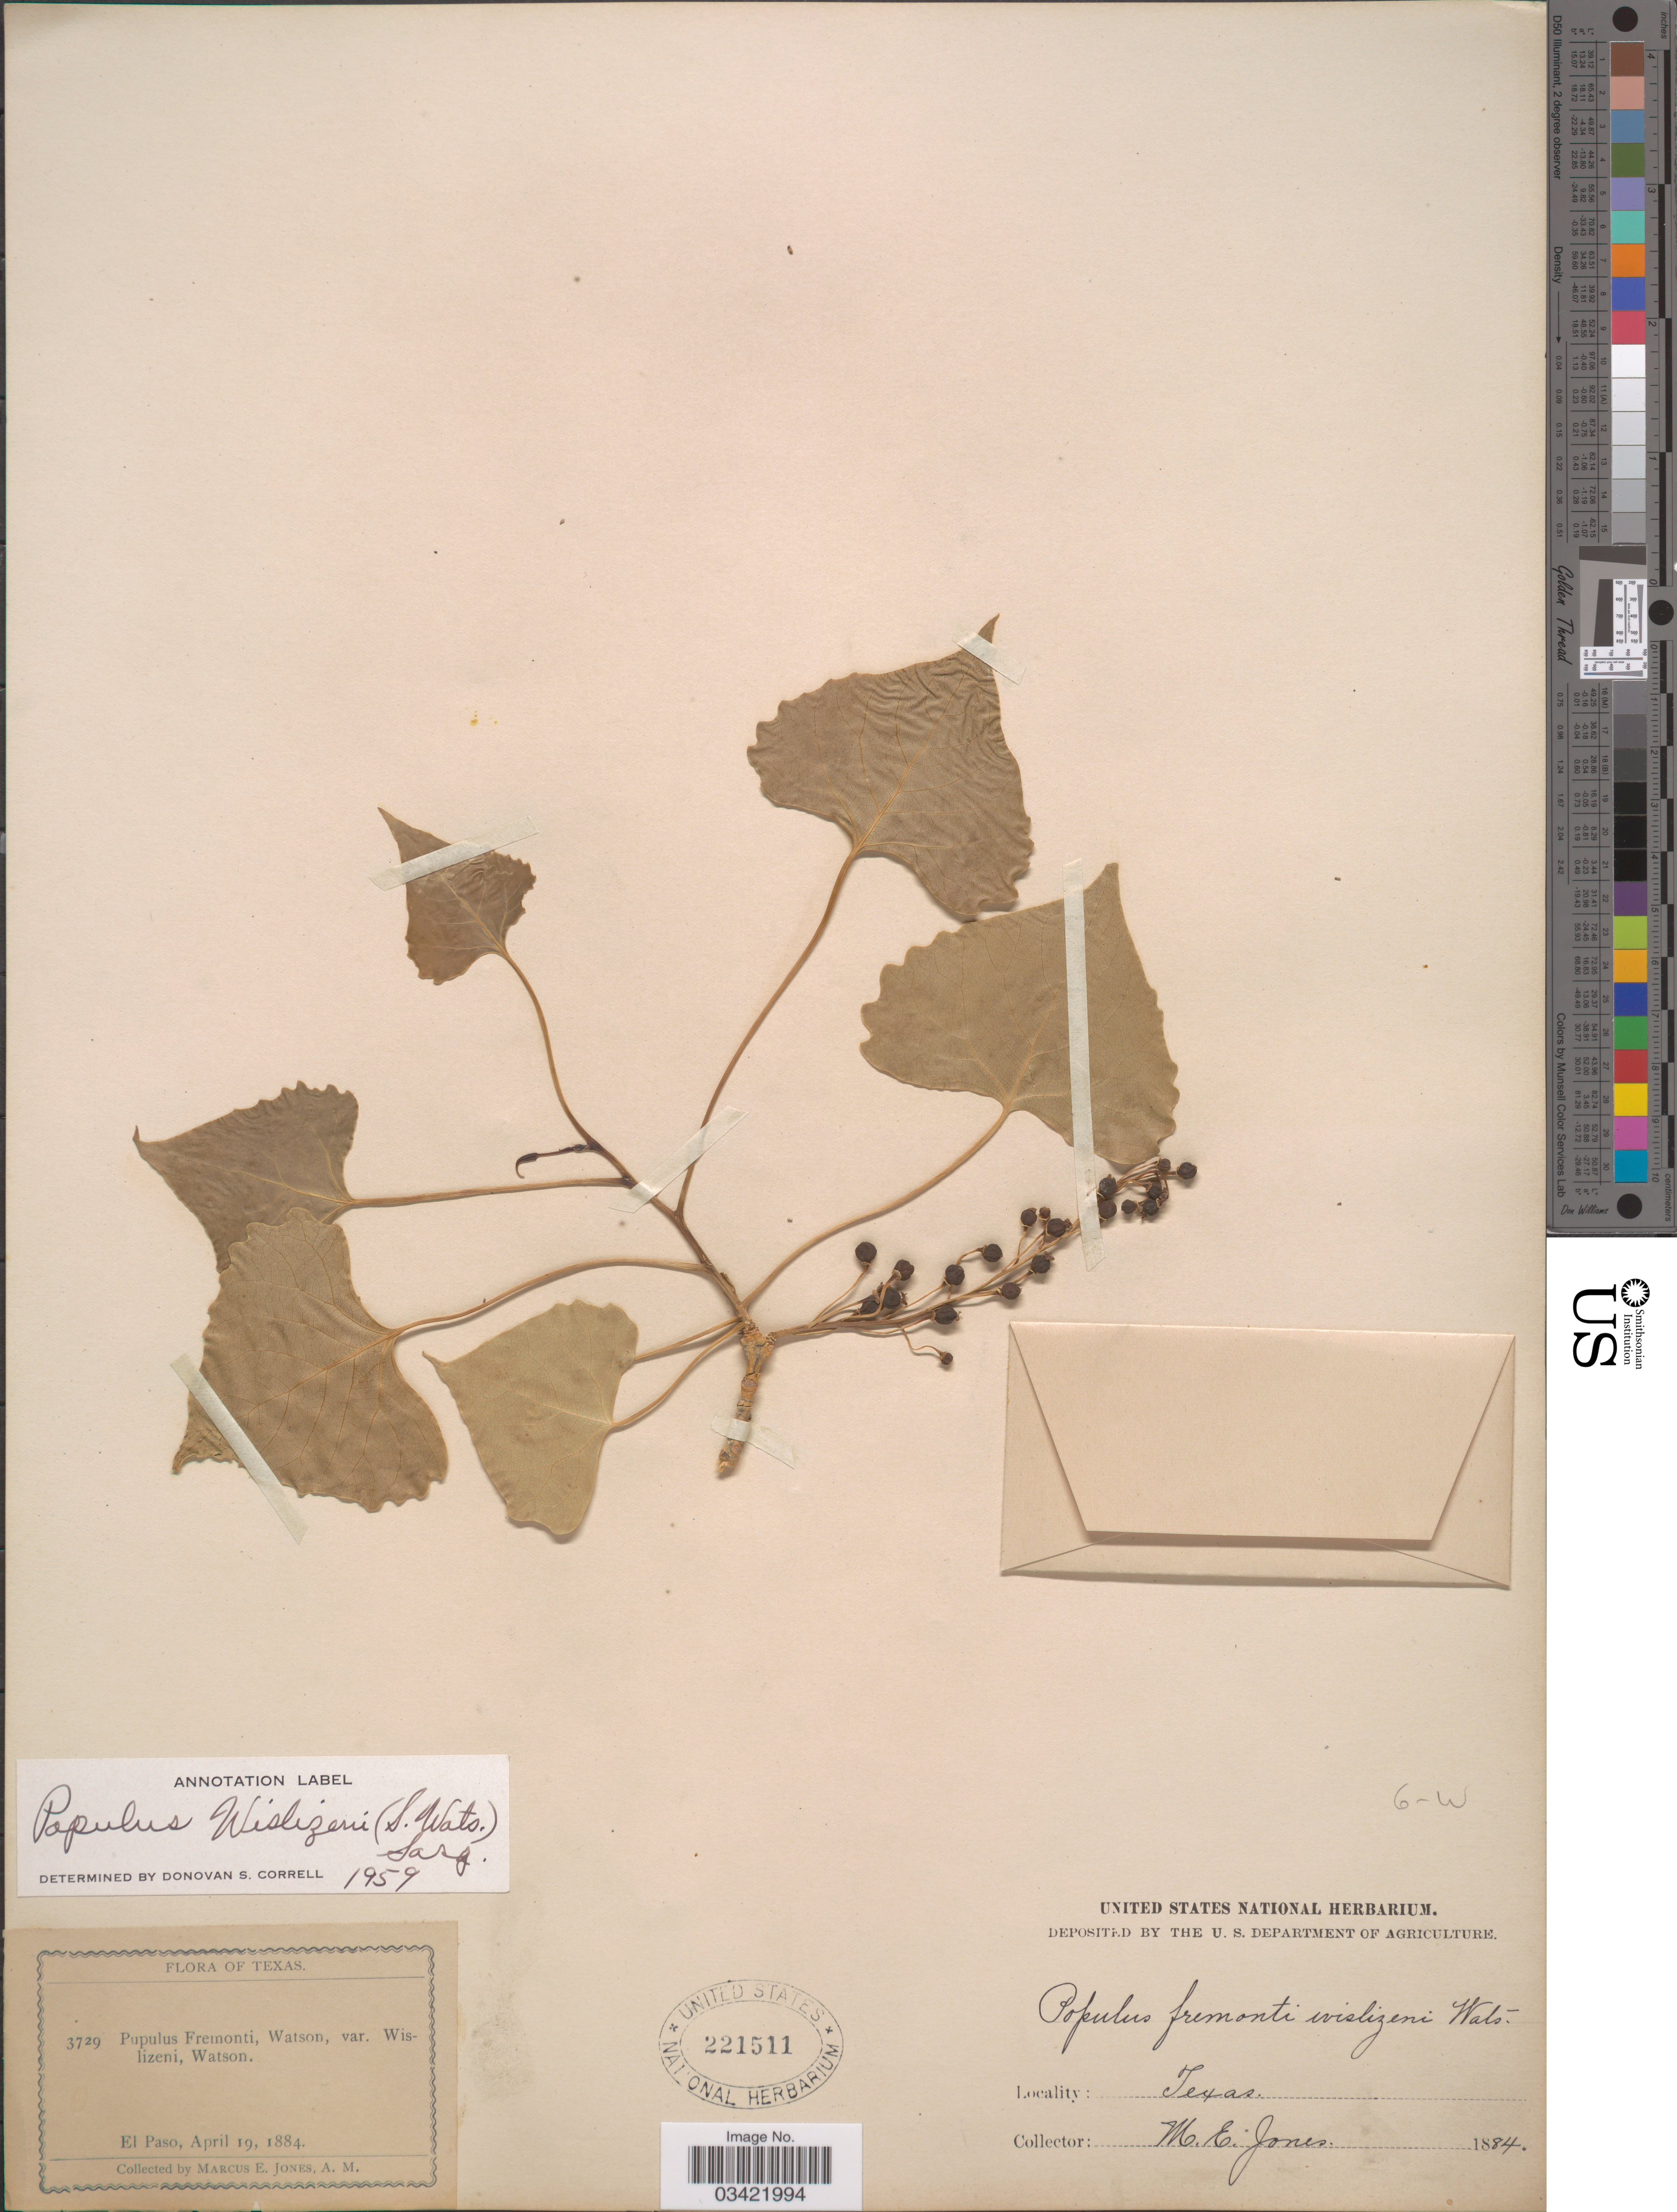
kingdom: Plantae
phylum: Tracheophyta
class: Magnoliopsida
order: Malpighiales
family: Salicaceae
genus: Populus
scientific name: Populus deltoides subsp. wislizeni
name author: (S. Watson) Eckenw.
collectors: M. E. Jones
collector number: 3729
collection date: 1884-04-19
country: United States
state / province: Texas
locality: El Paso.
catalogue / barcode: US 221511